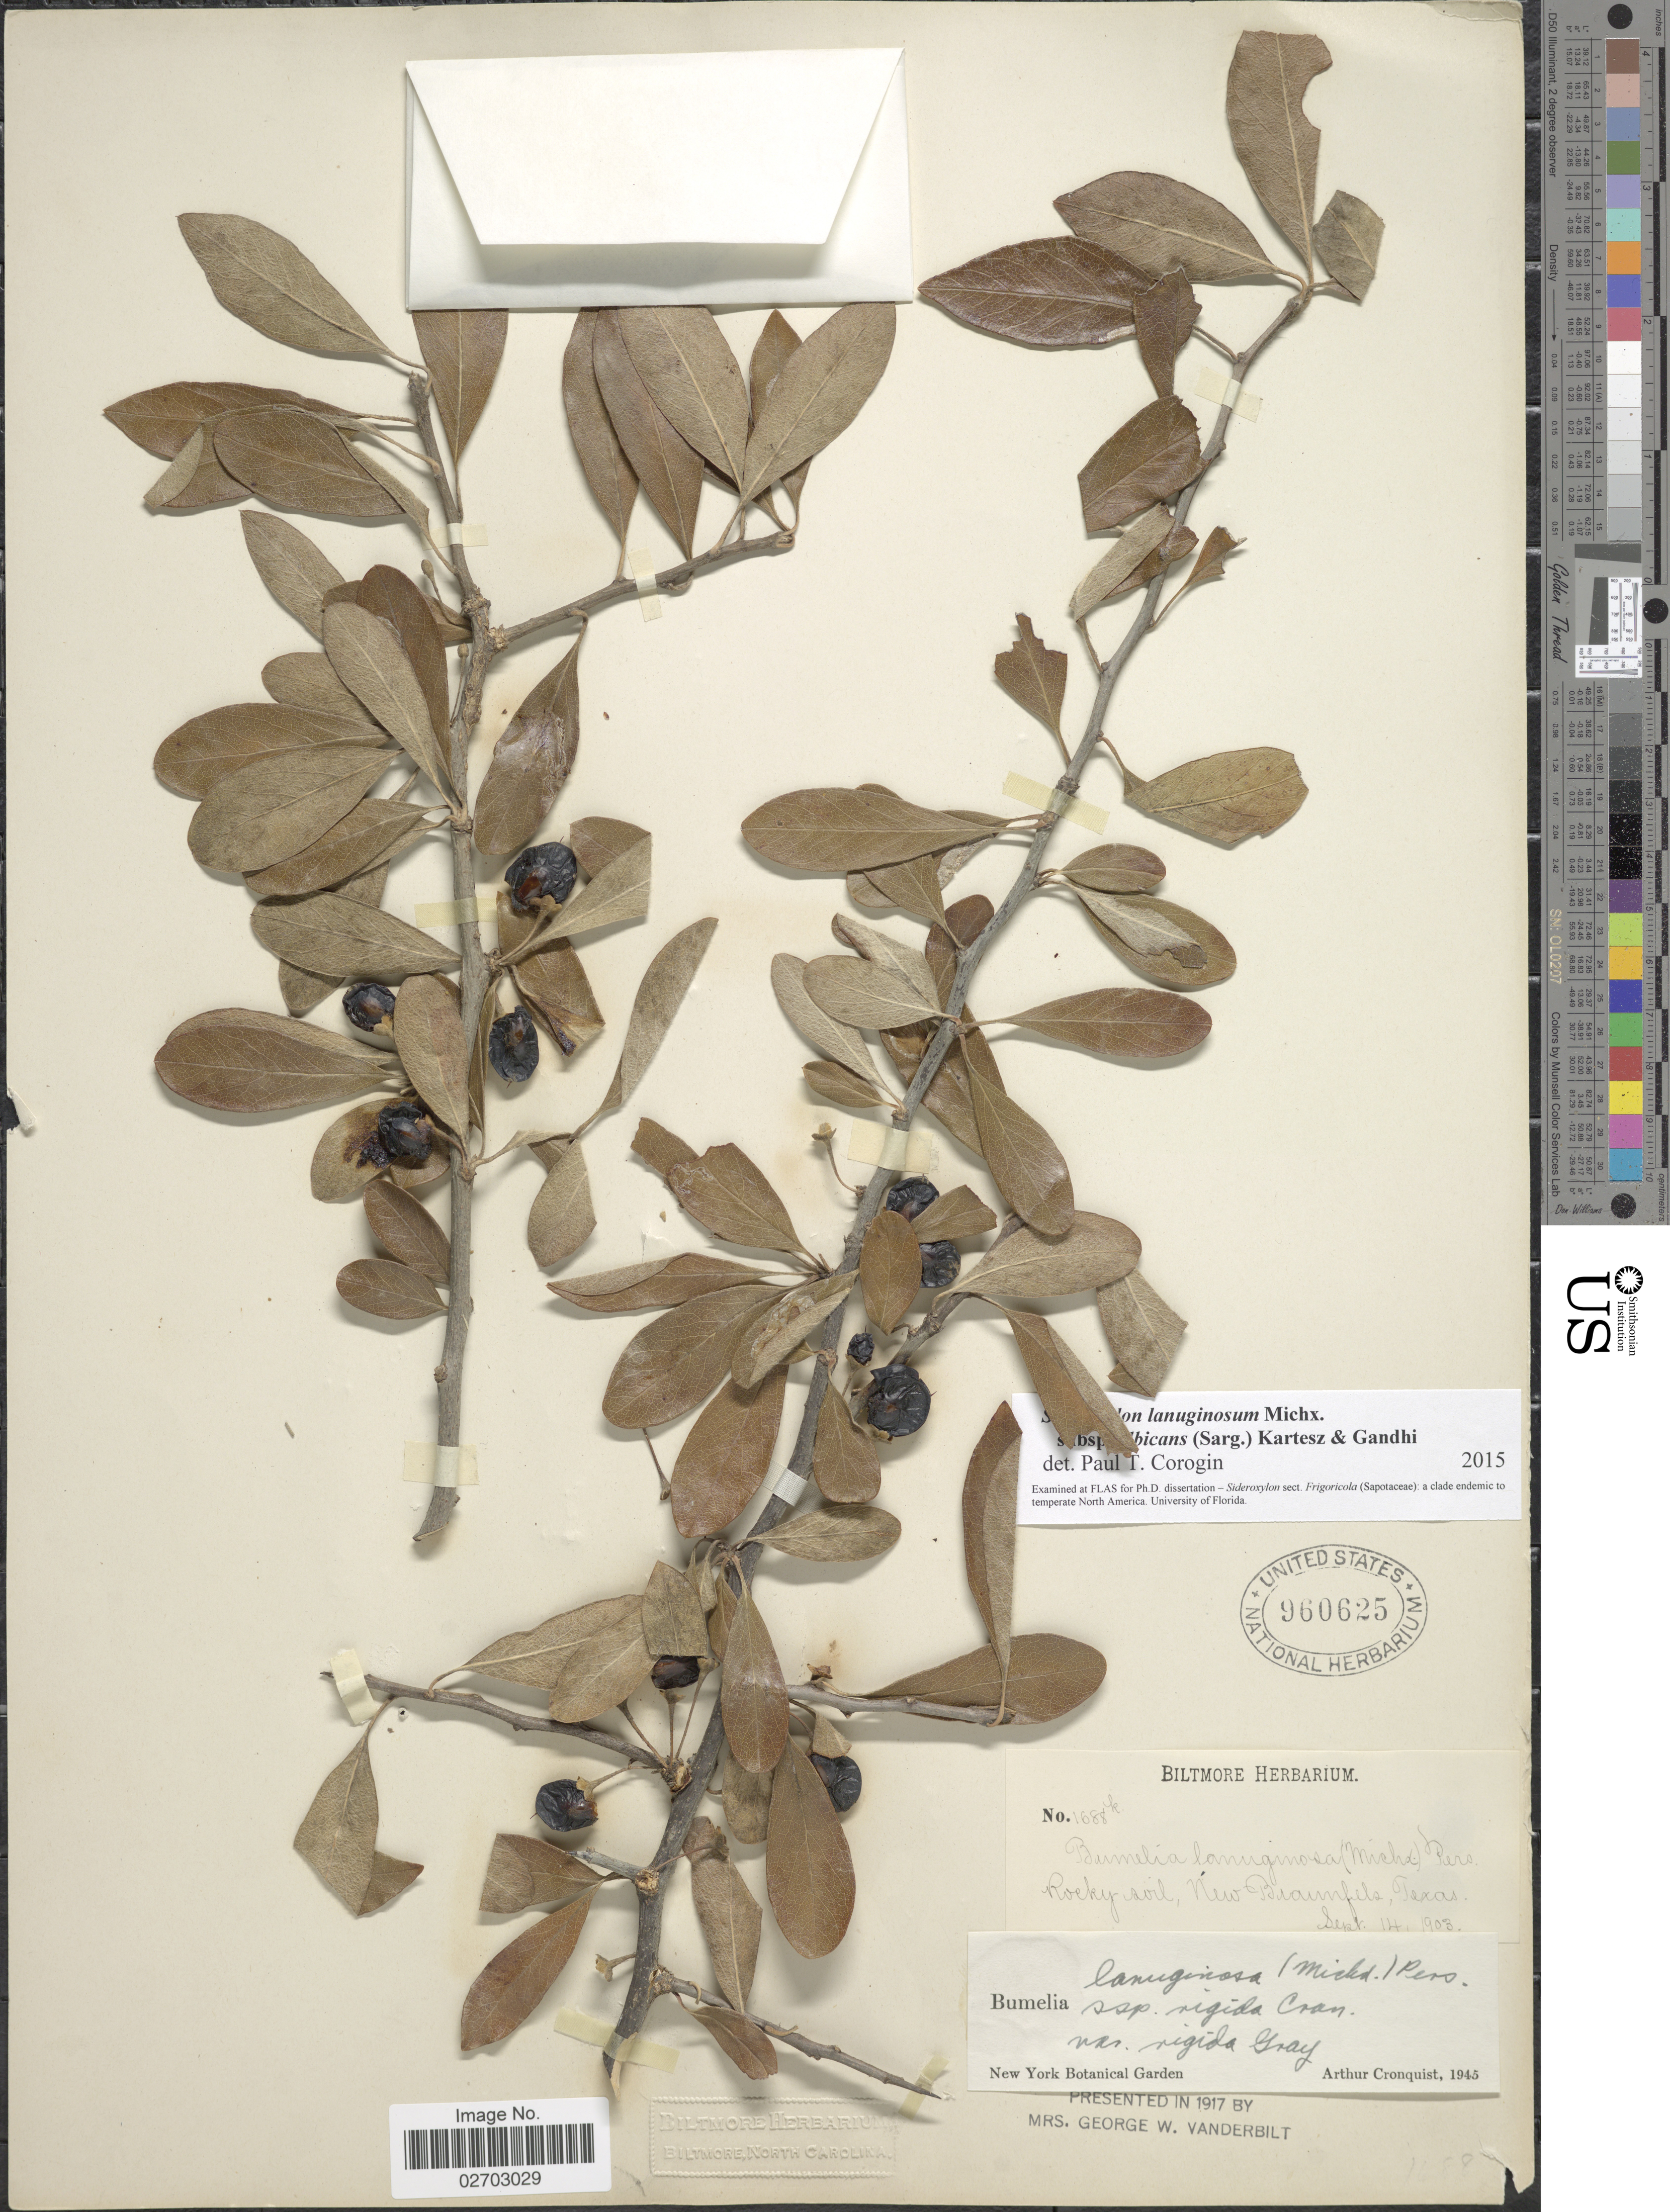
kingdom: Plantae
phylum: Tracheophyta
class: Magnoliopsida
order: Ericales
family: Sapotaceae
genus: Sideroxylon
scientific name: Sideroxylon lanuginosum subsp. albicans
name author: (Sarg.) Kartesz & Gandhi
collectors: ex herb. Biltmore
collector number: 1688k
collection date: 1903-09-14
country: United States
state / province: Texas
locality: New Braunfels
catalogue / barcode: US 960625